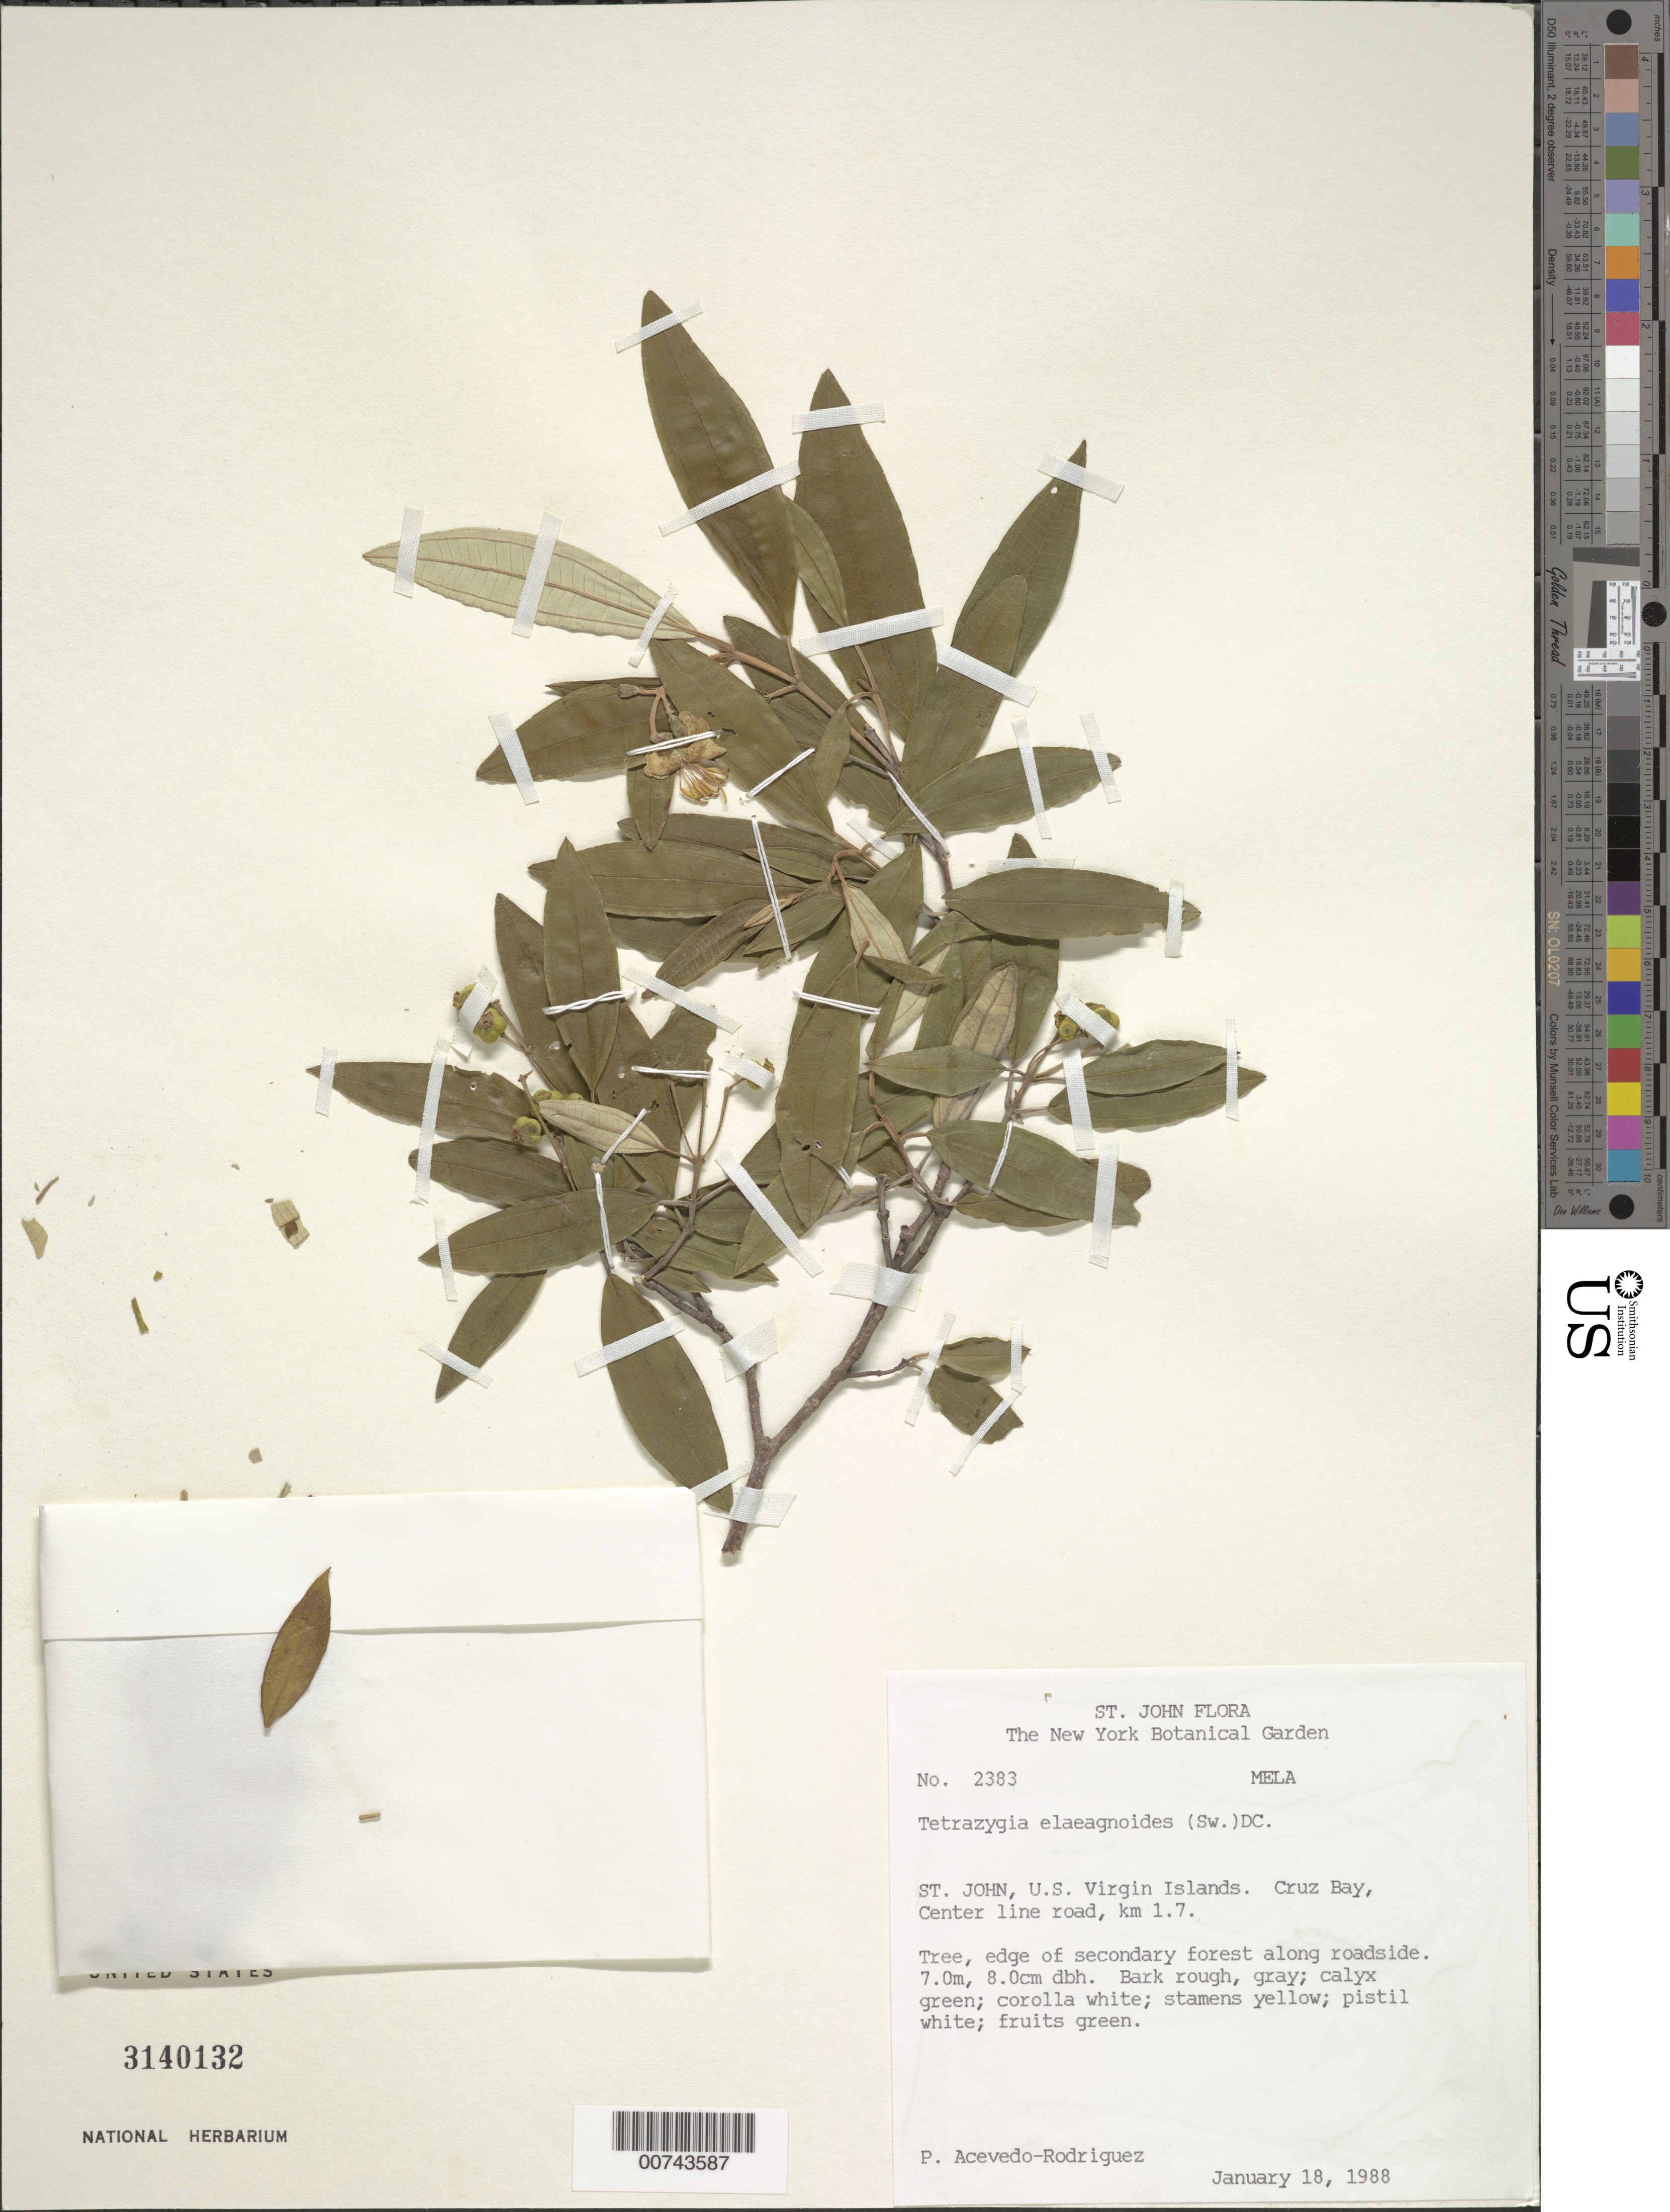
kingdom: Plantae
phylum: Tracheophyta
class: Magnoliopsida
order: Myrtales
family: Melastomataceae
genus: Tetrazygia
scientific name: Tetrazygia elaeagnoides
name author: (Sw.) DC.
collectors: P. Acevedo-Rodr.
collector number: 2383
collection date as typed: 18 Jan 1988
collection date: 1988-01-18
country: U.S. Virgin Islands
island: St. John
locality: Cruz Bay Quarter; Center Line road, km 1.7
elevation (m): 180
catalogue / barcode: US 3140132